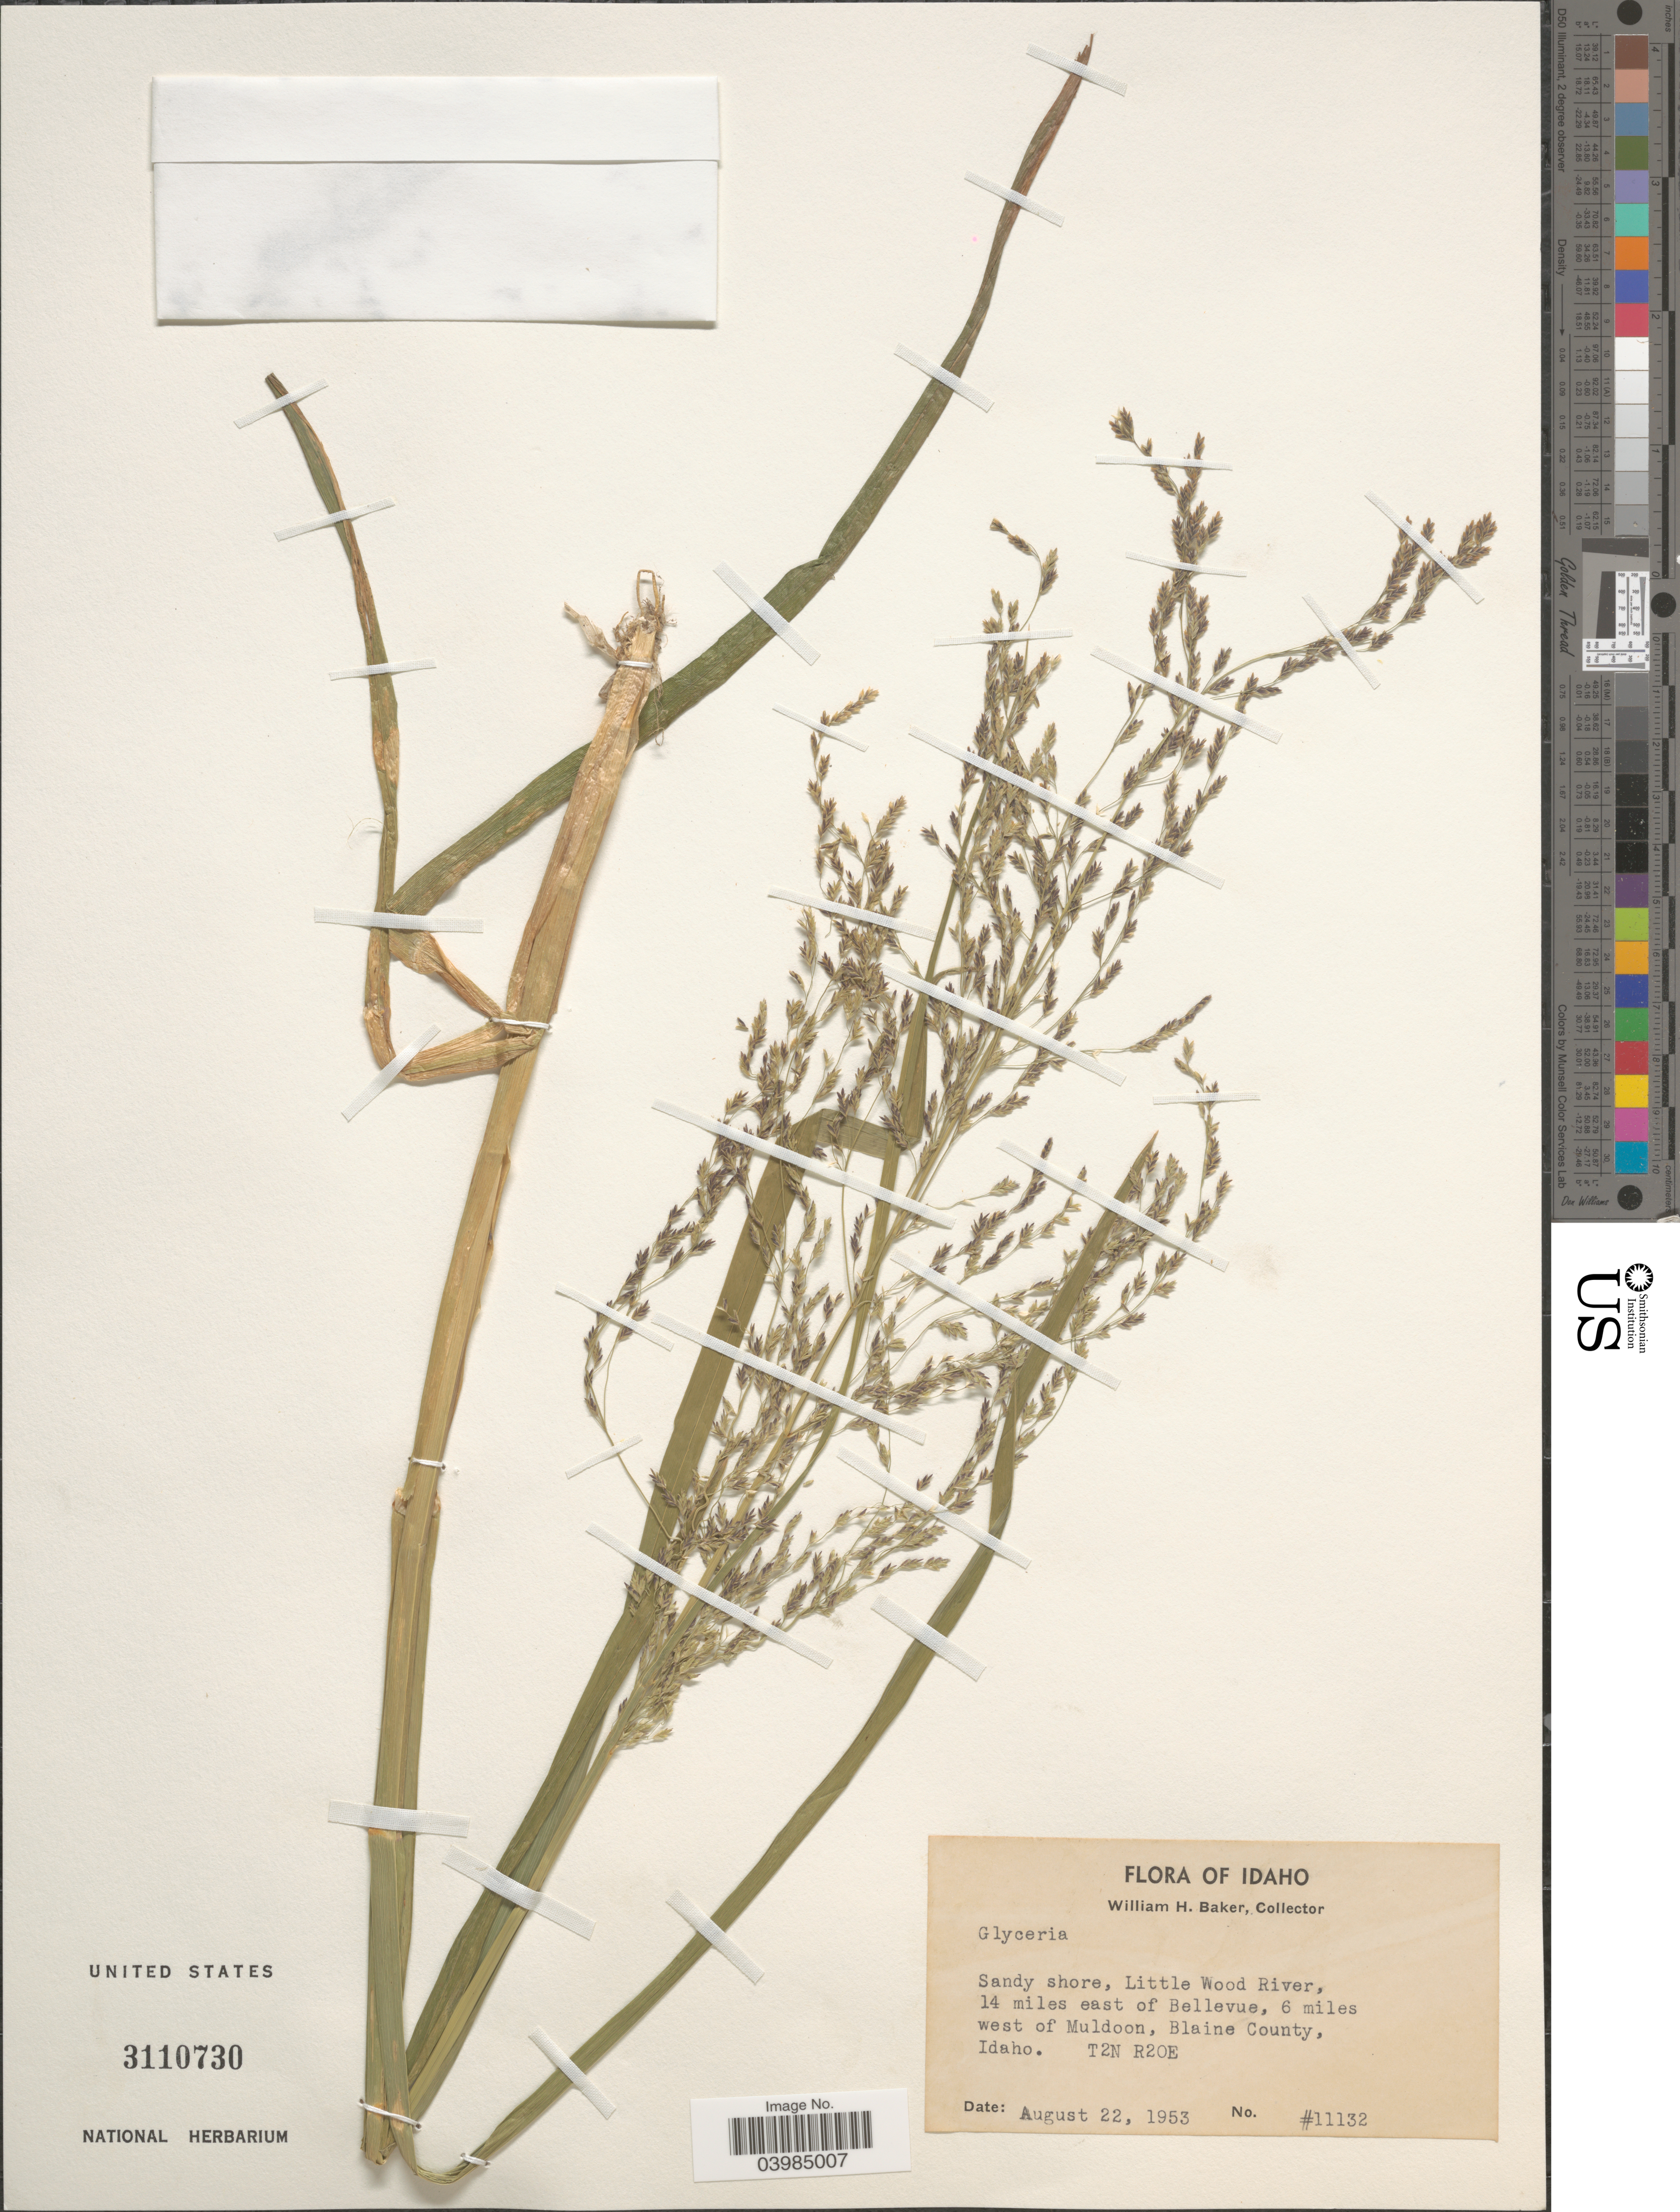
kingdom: Plantae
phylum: Tracheophyta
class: Liliopsida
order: Poales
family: Poaceae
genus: Glyceria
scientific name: Glyceria sp.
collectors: W. H. Baker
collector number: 11132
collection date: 1953-08-22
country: United States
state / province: Idaho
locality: Little Wood River, 14 miles east of Bellevue, 6 miles west of Muldoon, Blaine County. T2N R20E.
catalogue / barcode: US 3110730